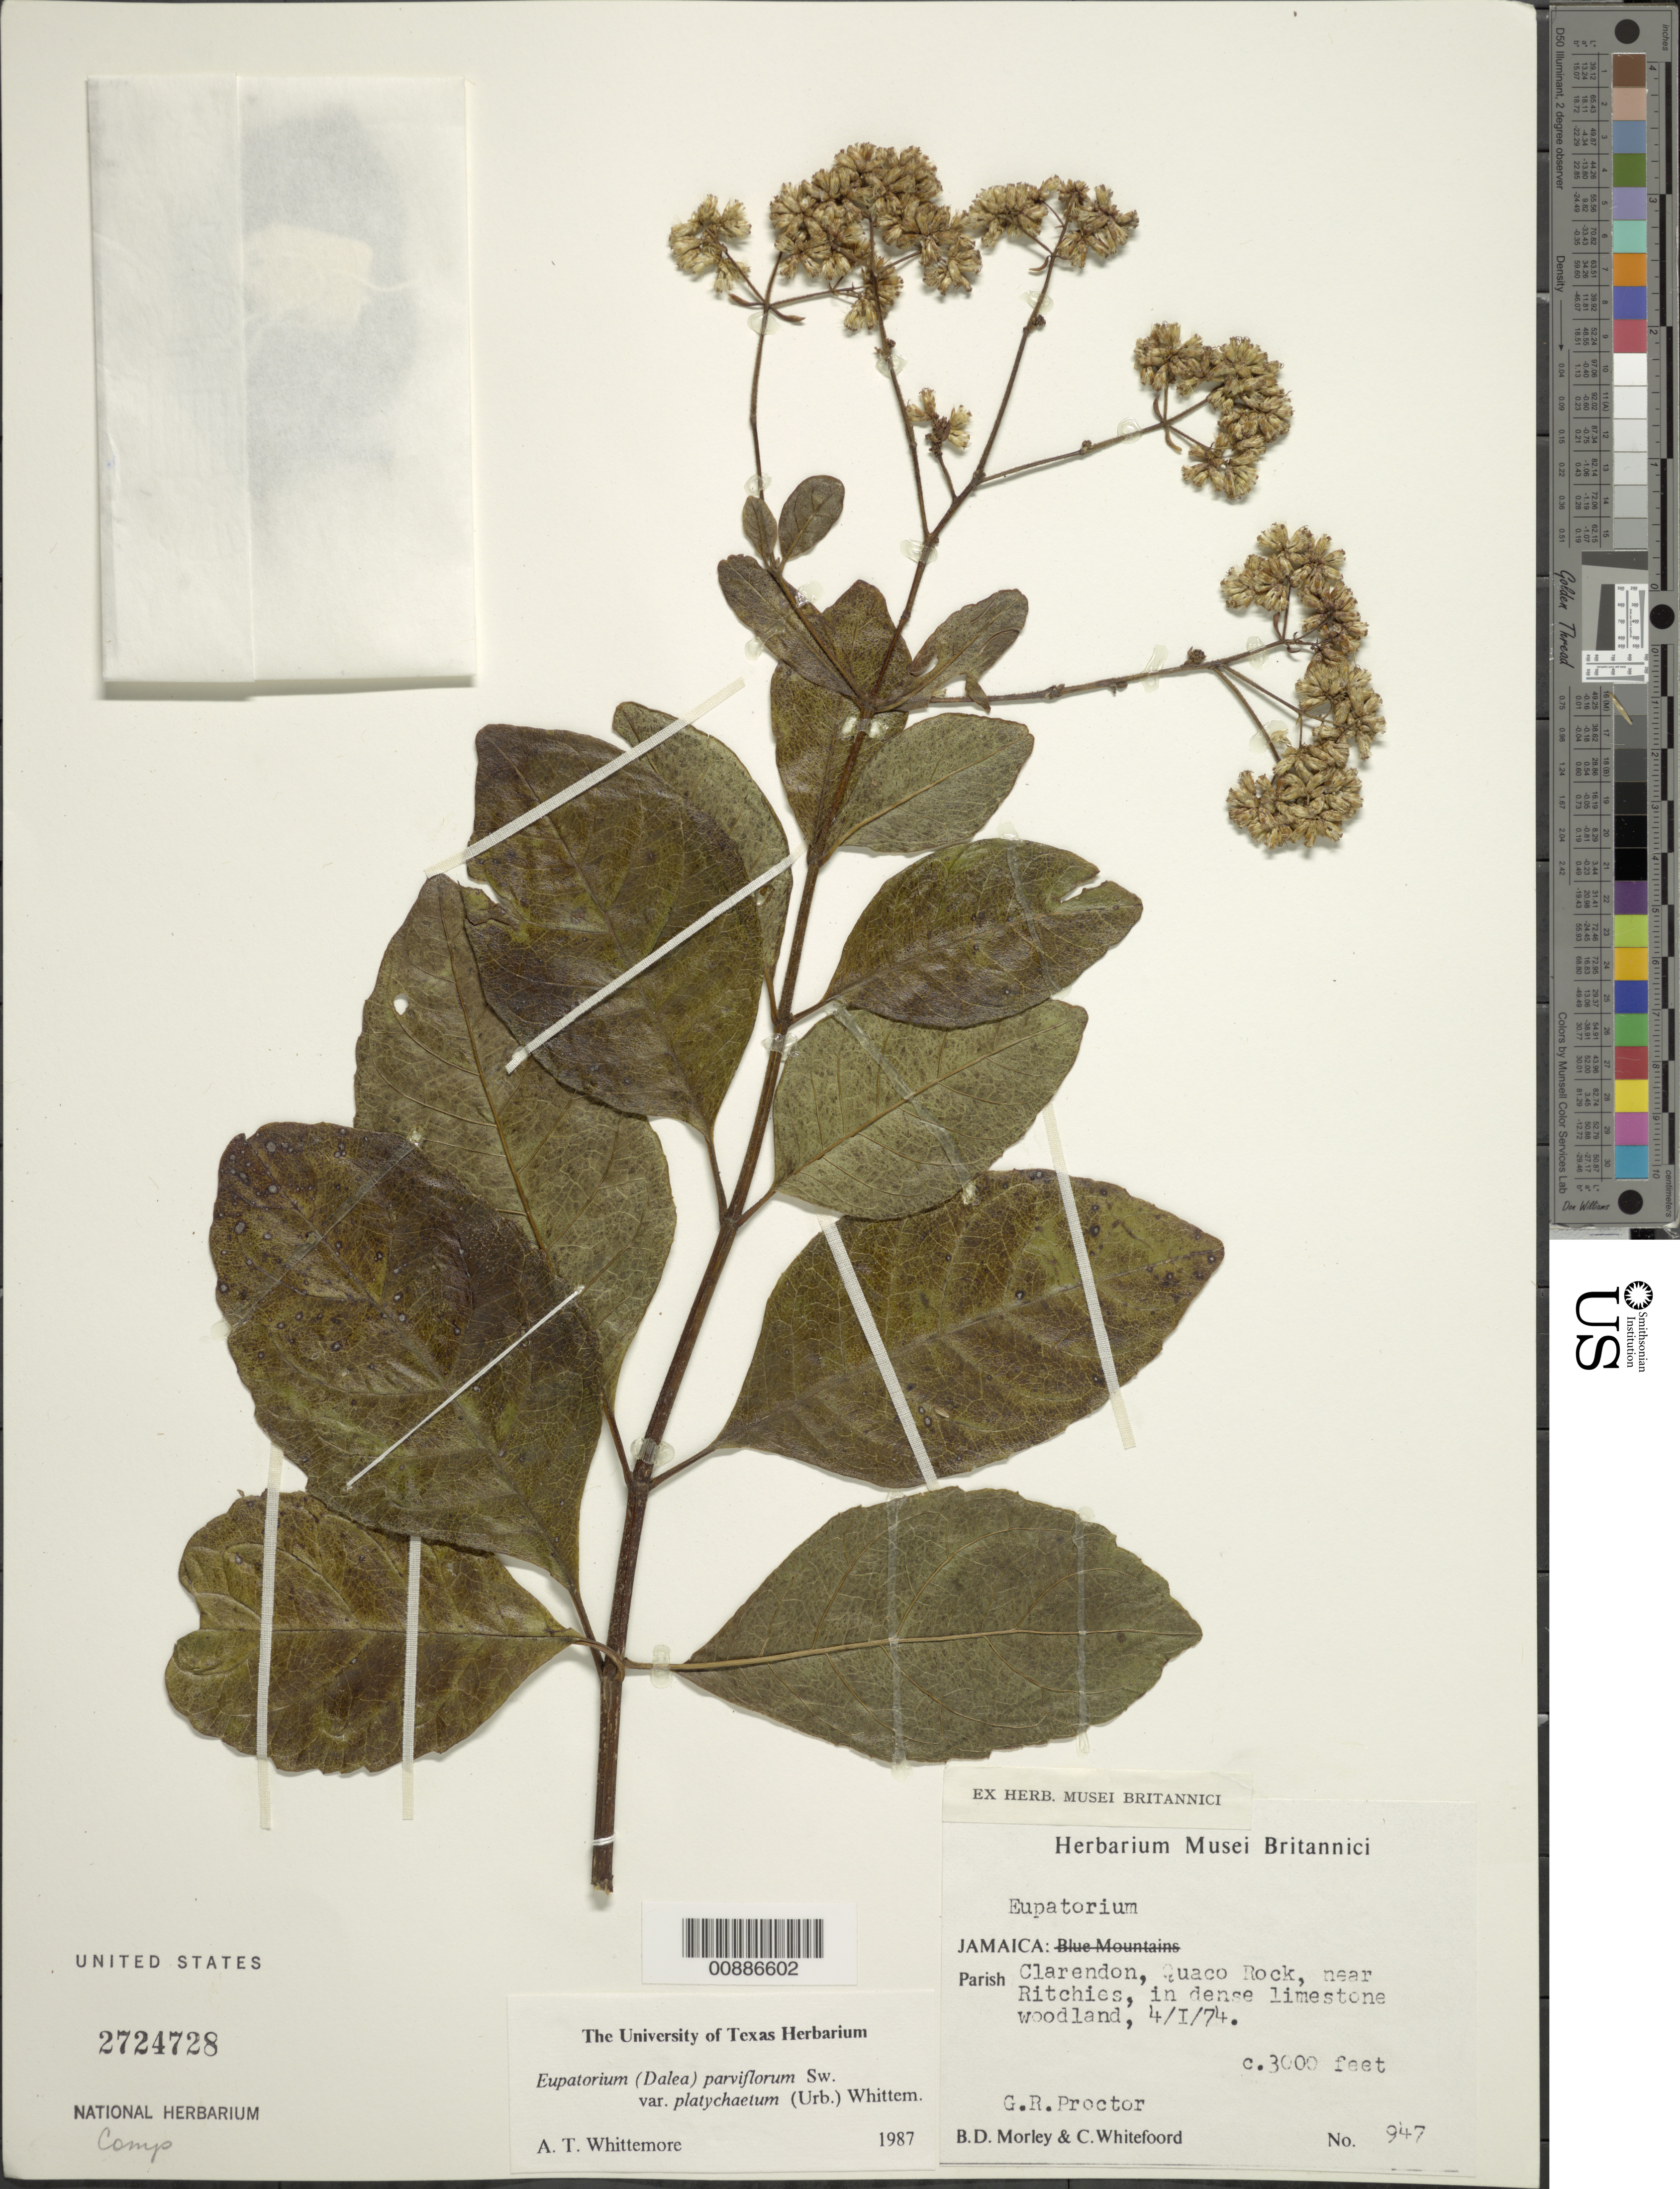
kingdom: Plantae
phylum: Tracheophyta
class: Magnoliopsida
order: Asterales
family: Asteraceae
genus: Critonia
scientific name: Critonia parviflora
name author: (Sw.) DC.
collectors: G. R. Proctor, G. R. Morley & C. Whitefoord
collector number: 947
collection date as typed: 04 Jan 1974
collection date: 1974-01-04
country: Jamaica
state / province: Clarendon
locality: Quaco Rock, near Ritchies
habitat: Dense limestone woodland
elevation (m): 914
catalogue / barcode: US 2724728